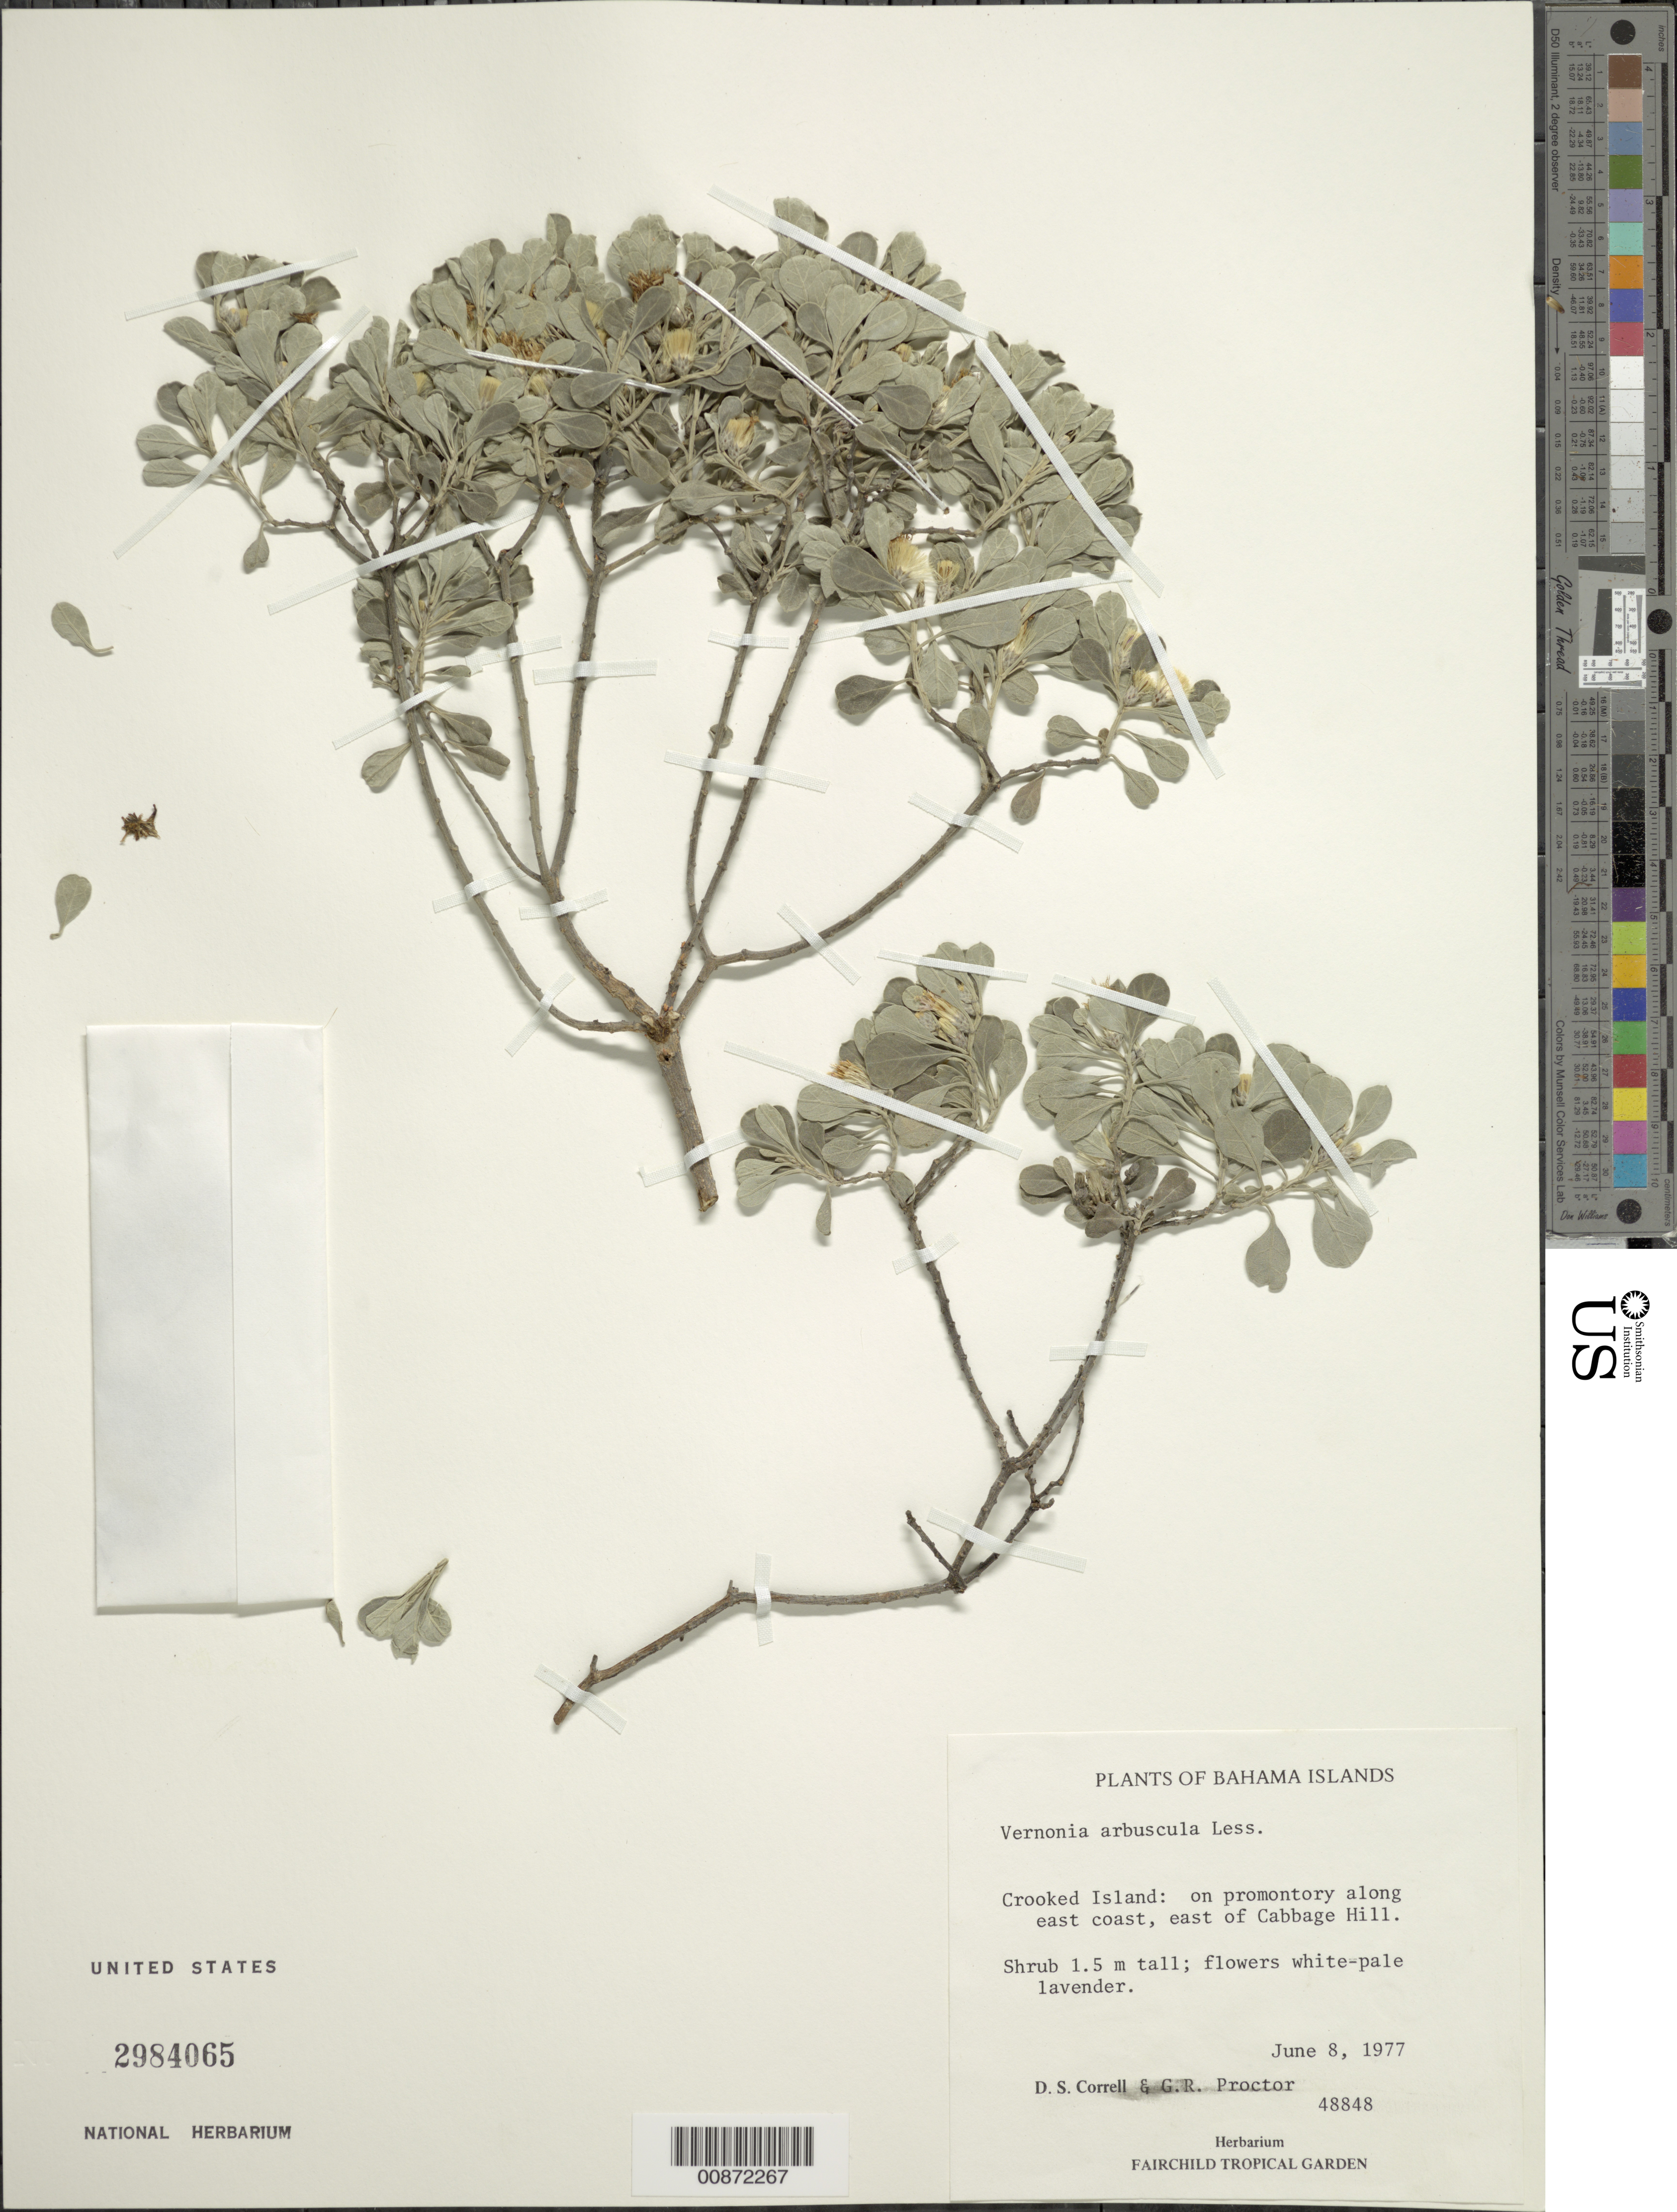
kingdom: Plantae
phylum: Tracheophyta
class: Magnoliopsida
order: Asterales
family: Asteraceae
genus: Lepidaploa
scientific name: Lepidaploa arbuscula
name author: (Less.) H. Rob.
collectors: D. S. Correll & G. R. Proctor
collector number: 48848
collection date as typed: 08 Jun 1977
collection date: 1977-06-08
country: Bahamas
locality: Crooked Island: on promontory along east coast, east of Cabbage Hill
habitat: Promontory along coast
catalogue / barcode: US 2984065